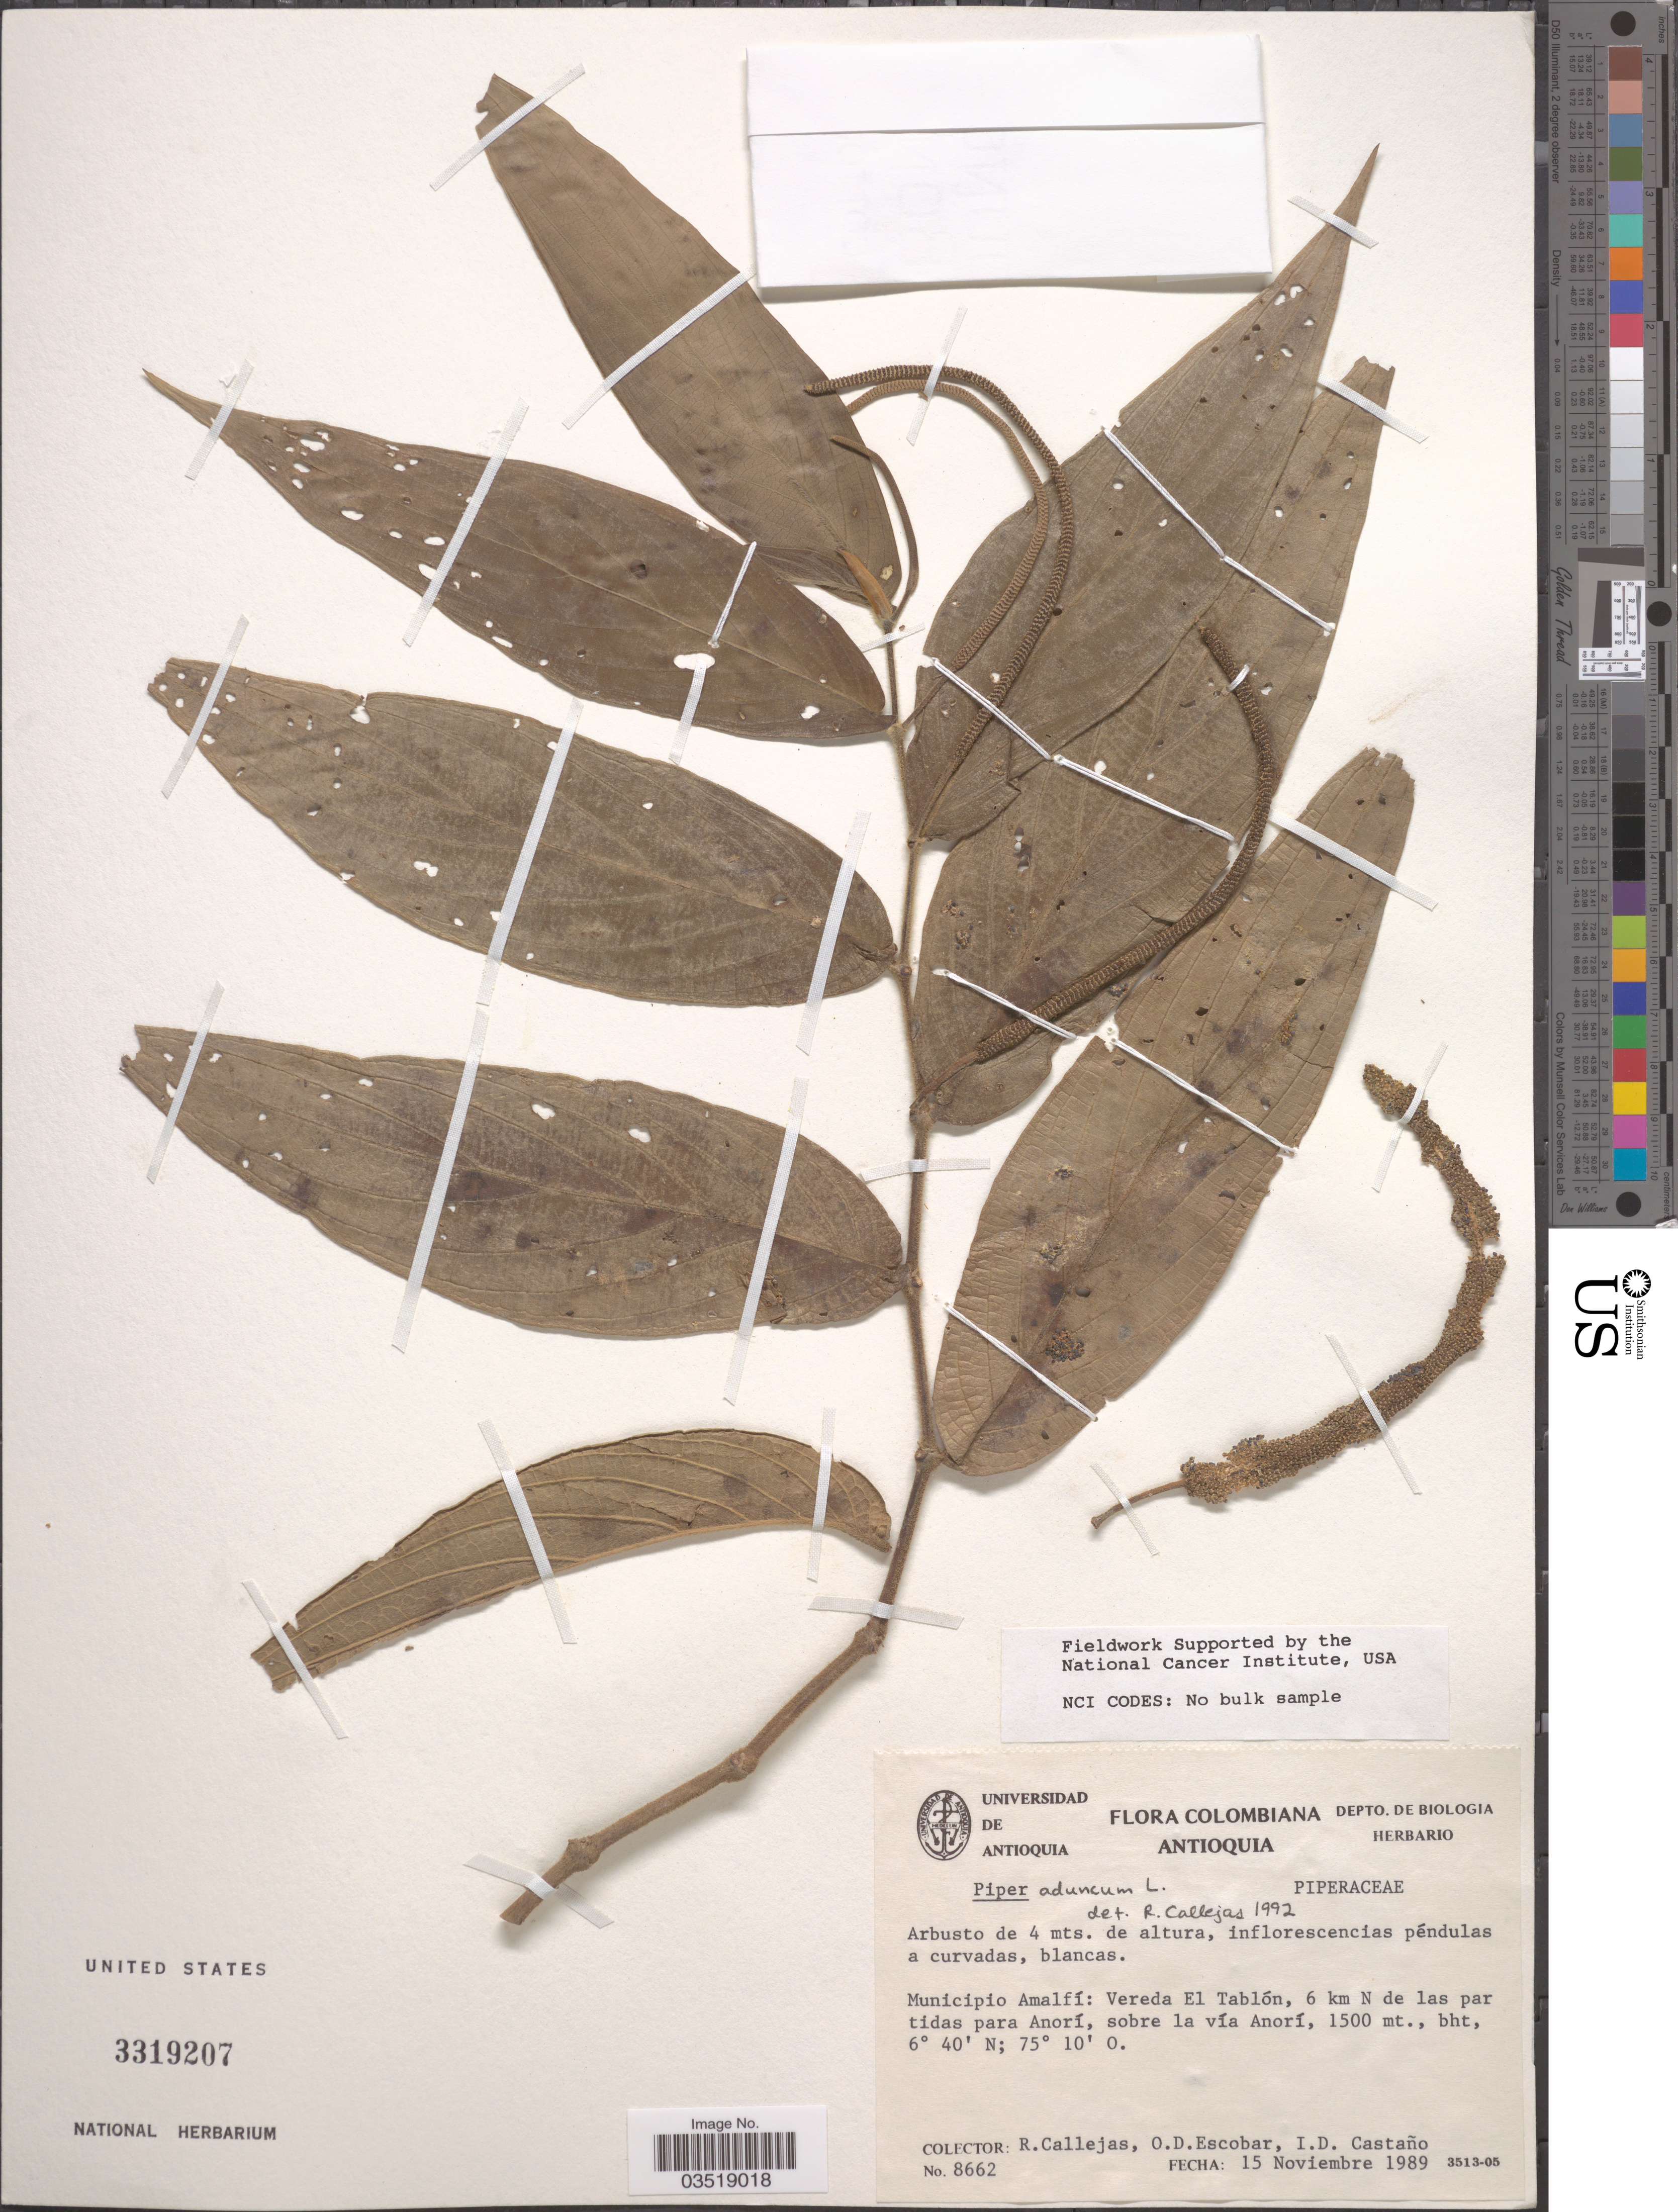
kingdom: Plantae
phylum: Tracheophyta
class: Magnoliopsida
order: Piperales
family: Piperaceae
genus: Piper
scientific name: Piper aduncum var. aduncum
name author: L.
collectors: R. Callejas, O. D. Escobar & I. Castaño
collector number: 8662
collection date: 1989-11-15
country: Colombia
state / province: Antioquia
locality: Municipio Amalfí: Vereda El Tablón, 6 km N de las partidas para Anorí, sobre la vía Anorí.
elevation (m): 1500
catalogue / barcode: US 3319207